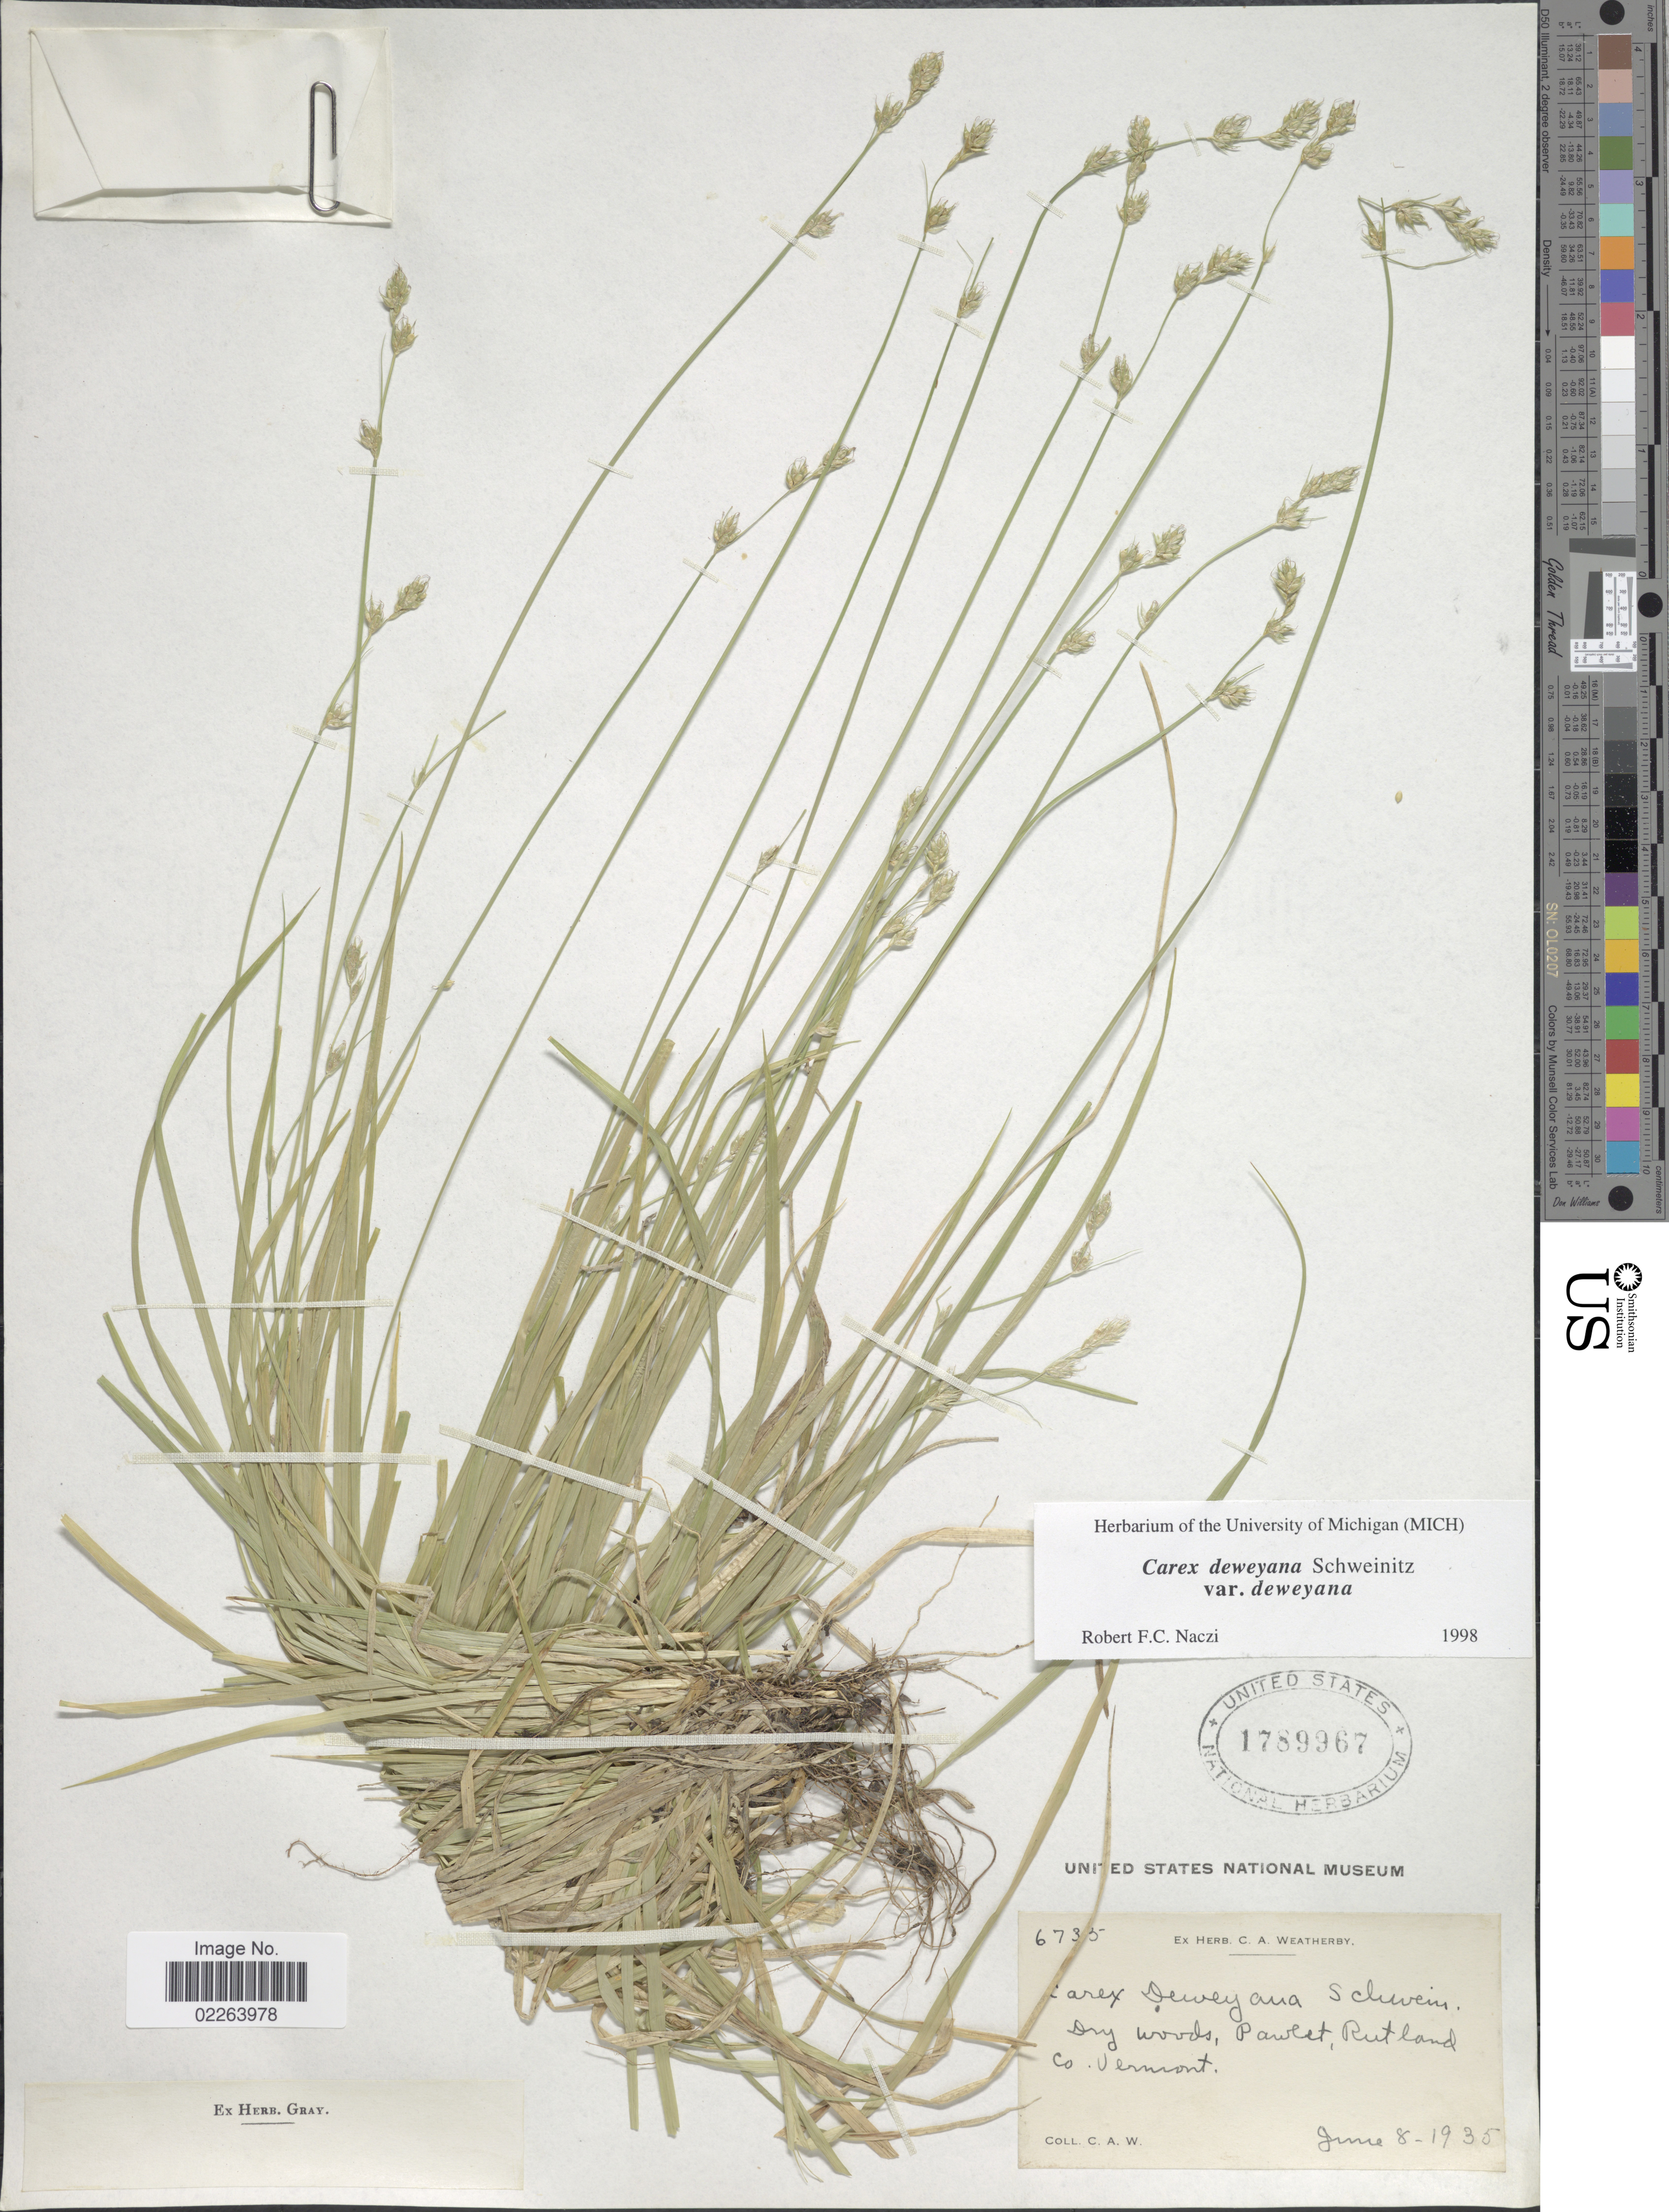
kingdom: Plantae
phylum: Tracheophyta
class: Liliopsida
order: Poales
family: Cyperaceae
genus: Carex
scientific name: Carex deweyana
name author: Schwein.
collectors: C. A. Weatherby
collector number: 6735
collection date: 1935-06-08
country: United States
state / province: Vermont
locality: Dry woods, Pawlet, Rutland Co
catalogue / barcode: US 1789967